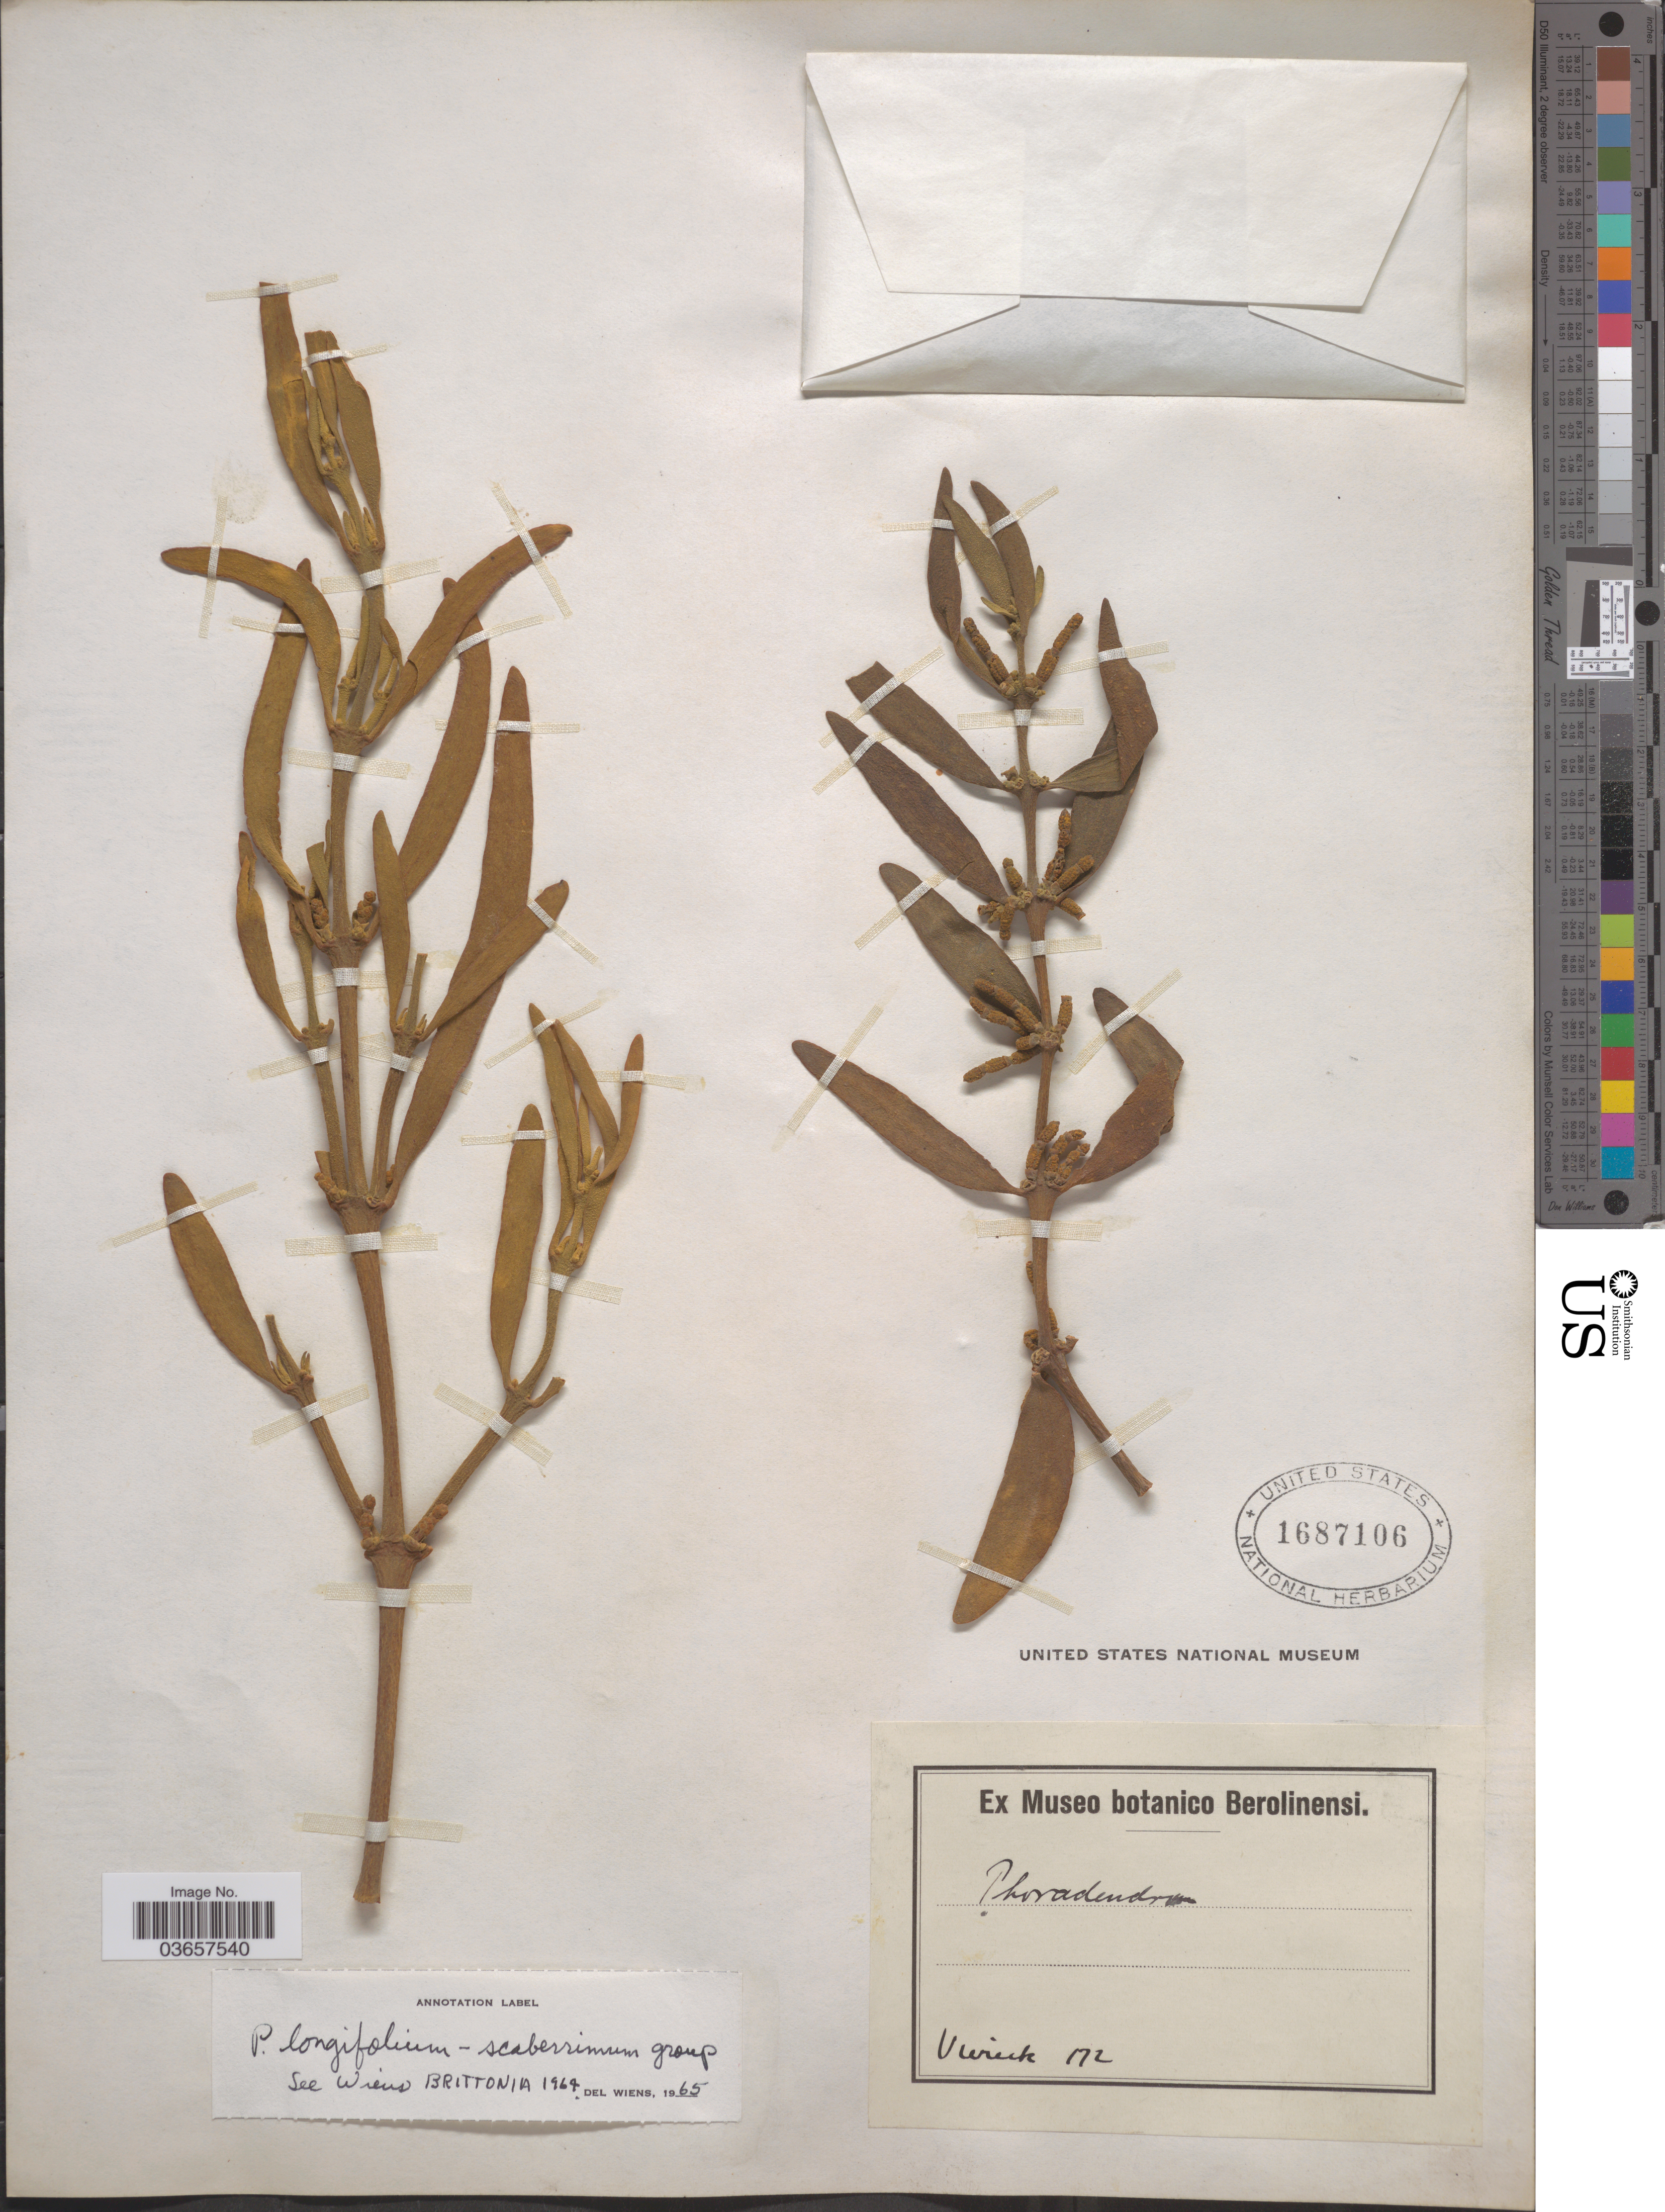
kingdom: Plantae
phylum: Tracheophyta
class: Magnoliopsida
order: Santalales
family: Viscaceae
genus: Phoradendron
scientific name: Phoradendron longifolium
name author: Eichler ex Trel.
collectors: -. Viereck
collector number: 172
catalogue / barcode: US 1687106